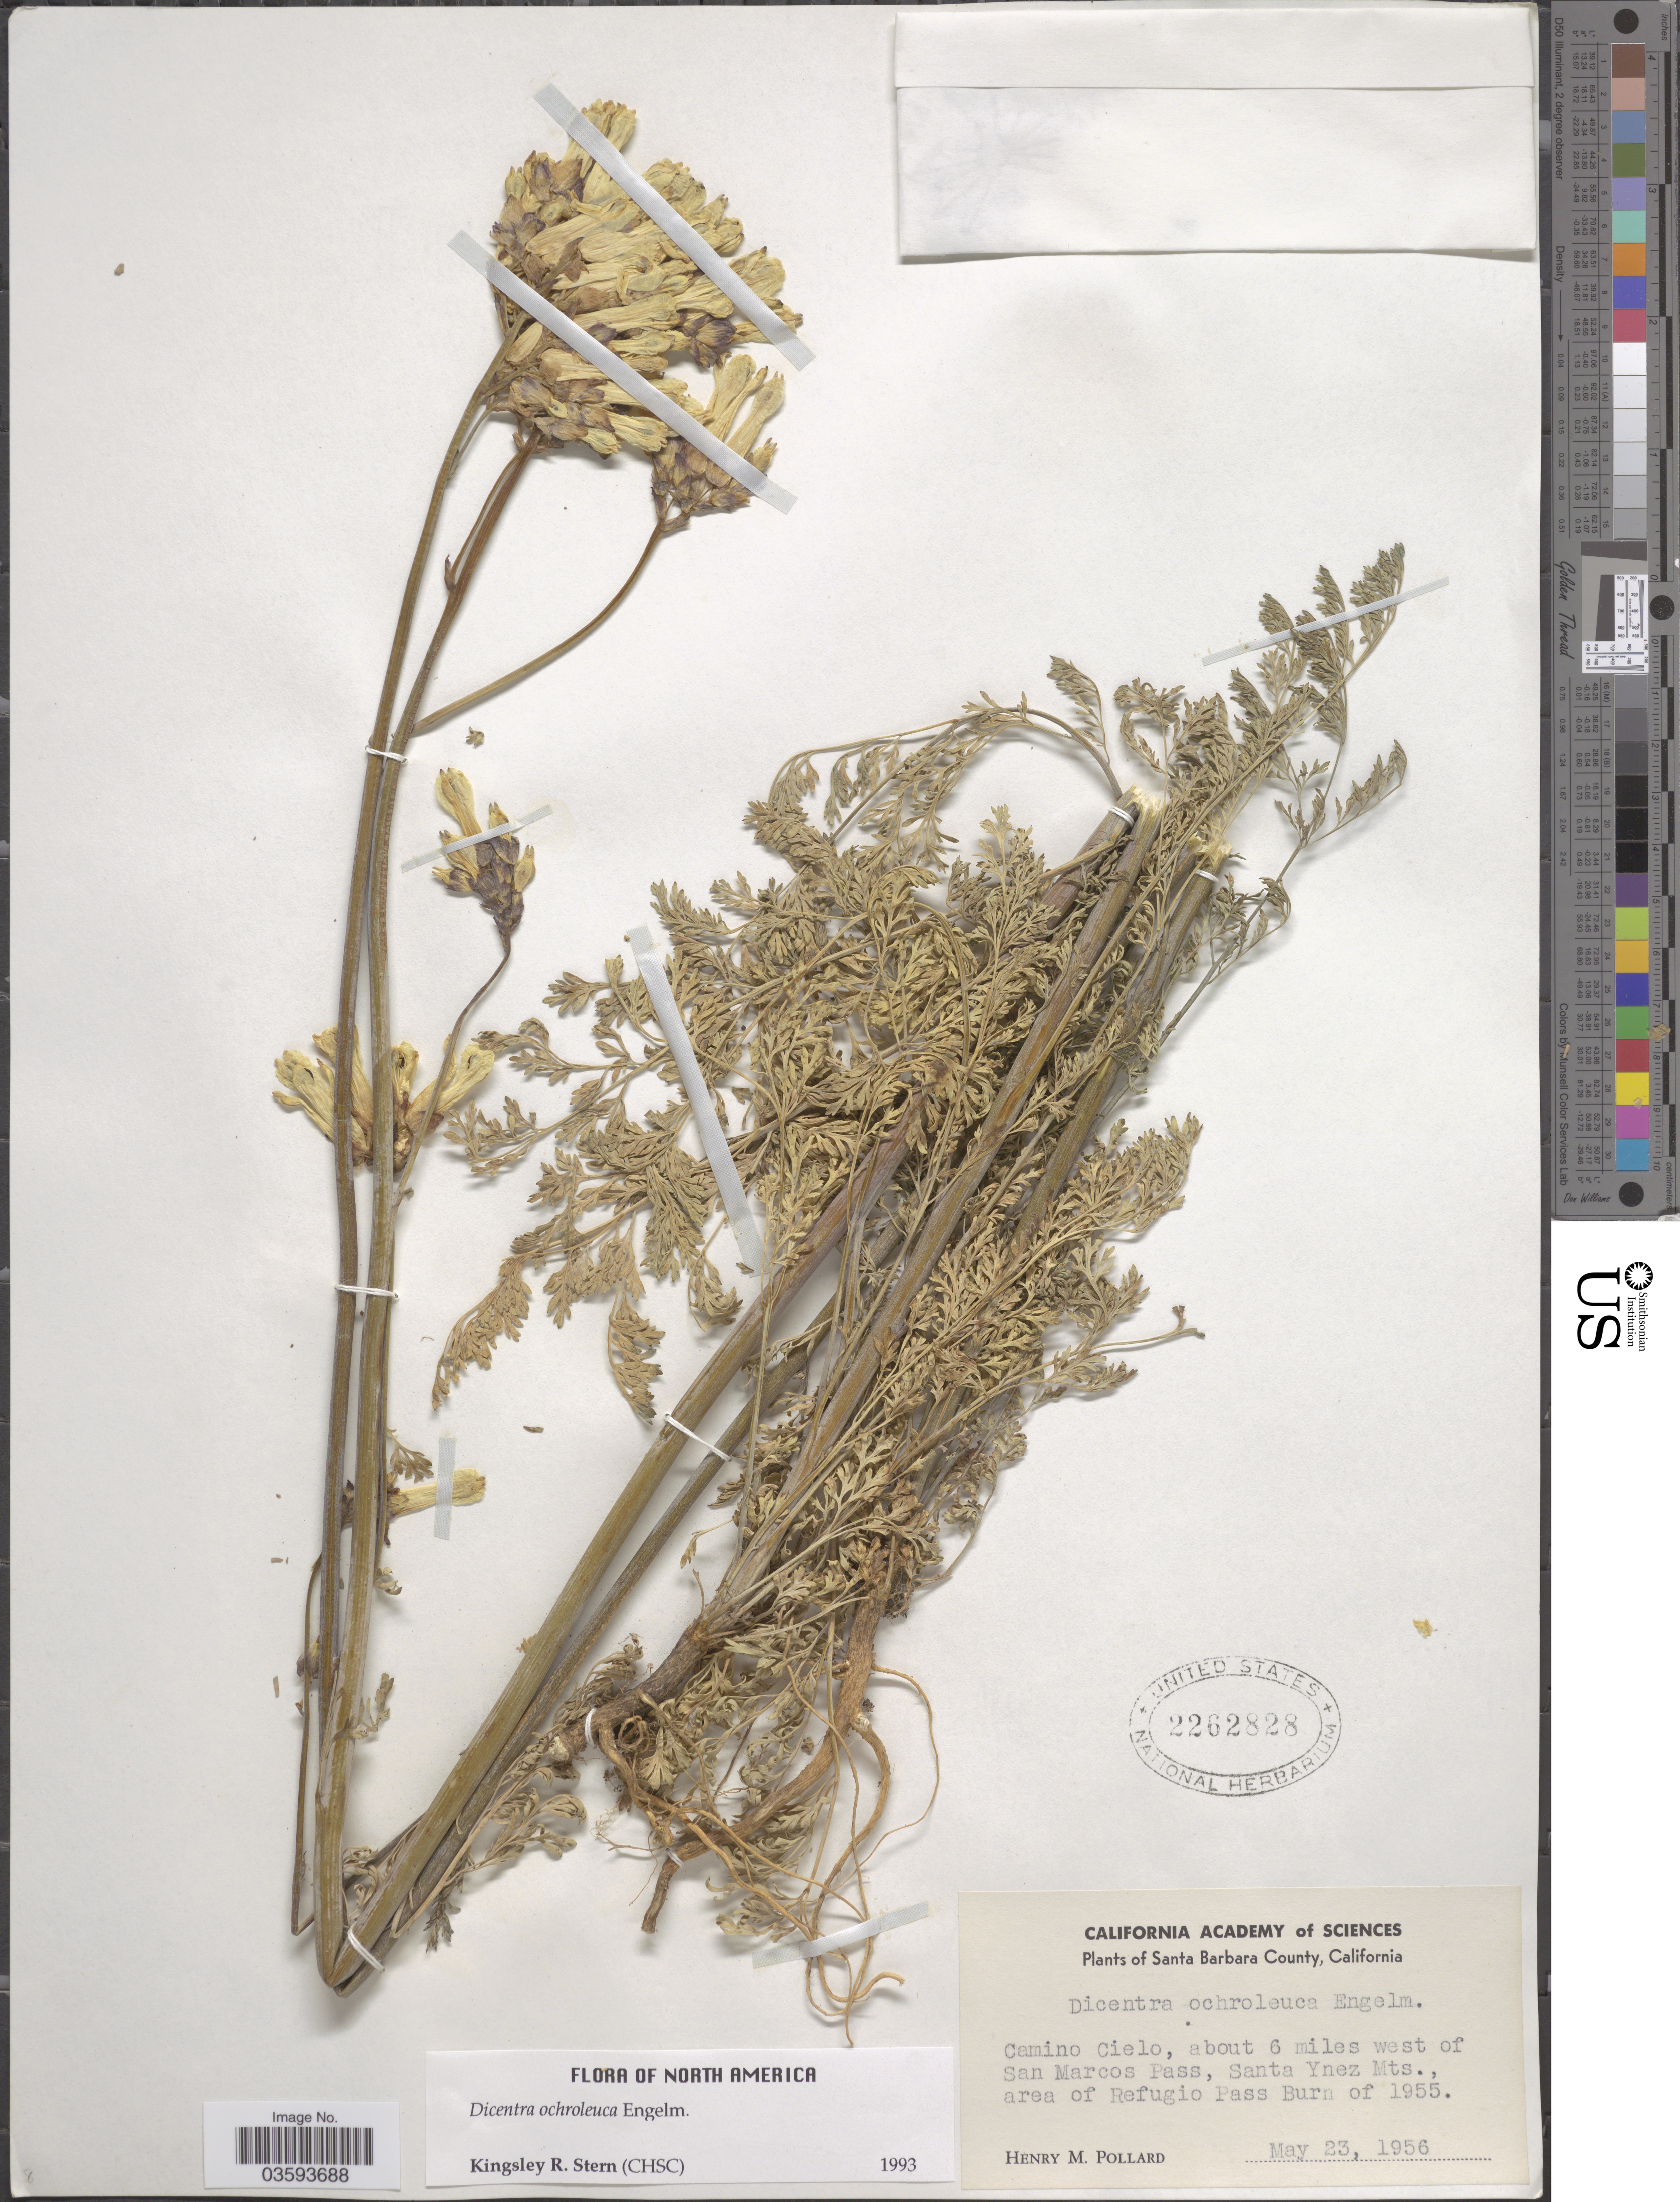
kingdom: Plantae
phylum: Tracheophyta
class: Magnoliopsida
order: Ranunculales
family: Papaveraceae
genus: Dicentra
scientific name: Dicentra ochroleuca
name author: Engelm.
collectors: H. M. Pollard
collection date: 1956-05-23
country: United States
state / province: California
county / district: Santa Barbara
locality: Santa Barbara County. Camino Cielo, about 6 miles west of San Marcos Pass, Santa Ynez Mts., area of Refugio Pass Burn of 1955.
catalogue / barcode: US 2262828